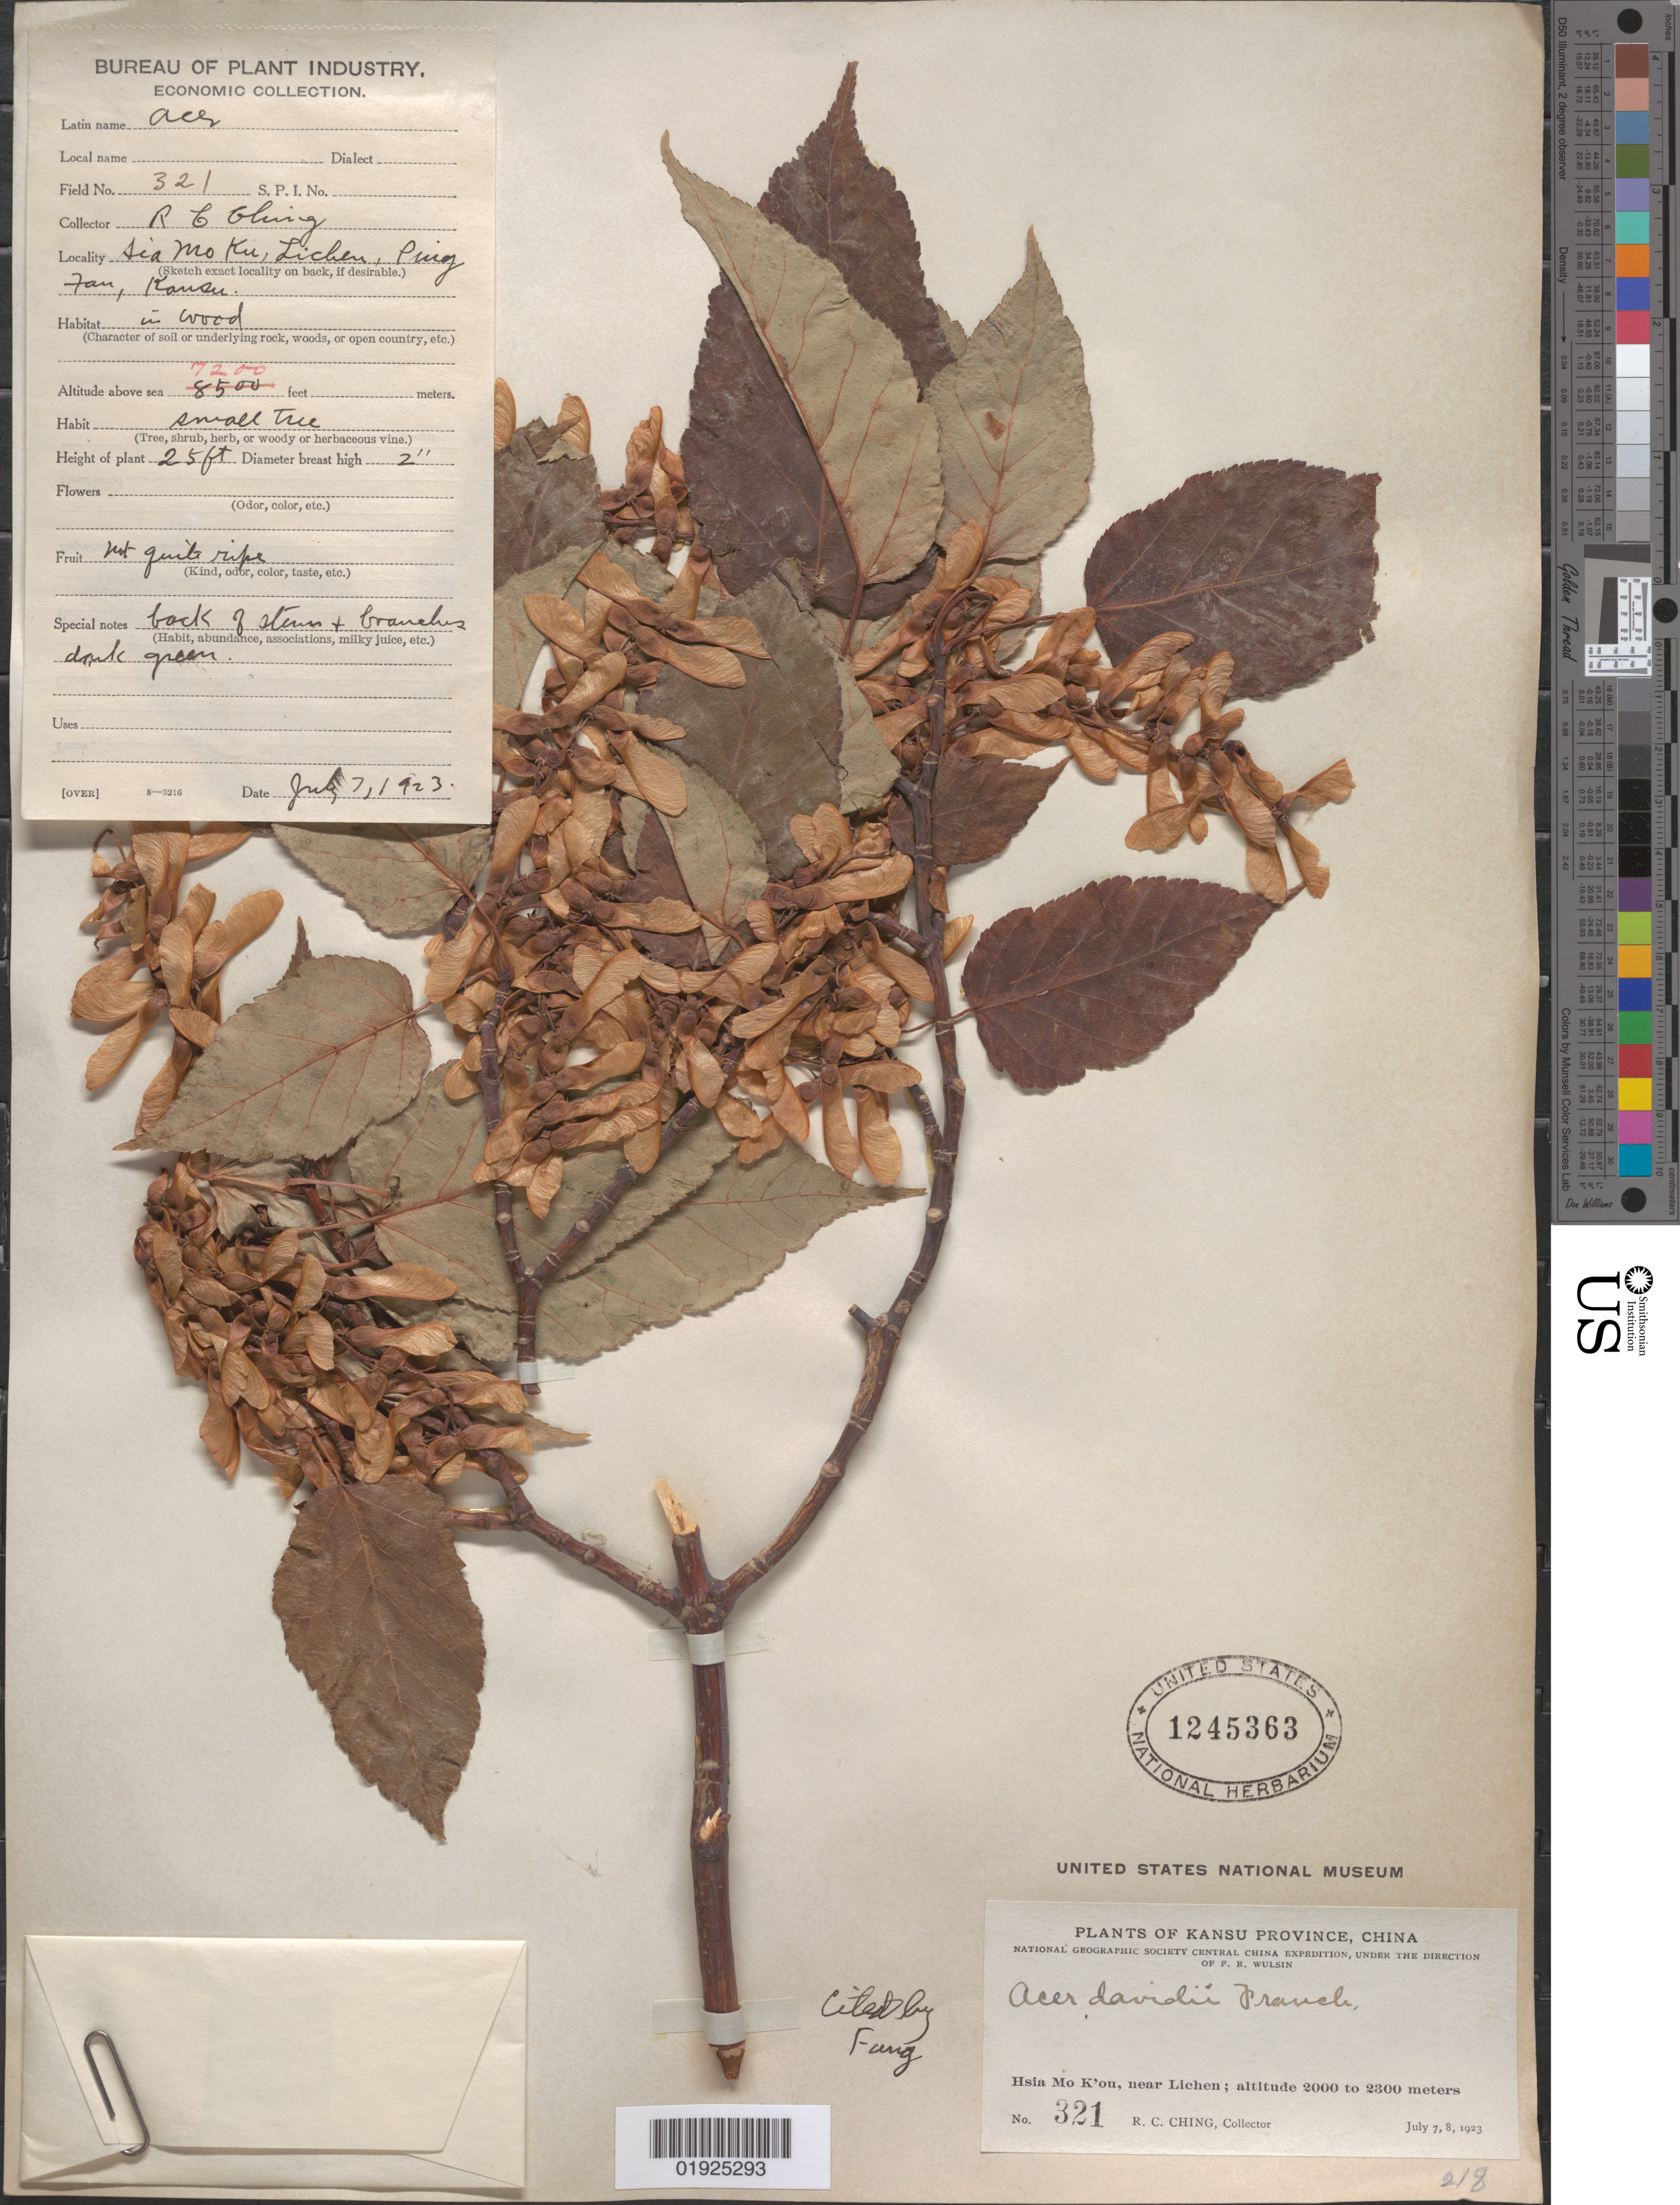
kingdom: Plantae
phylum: Tracheophyta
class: Magnoliopsida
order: Sapindales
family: Sapindaceae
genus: Acer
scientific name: Acer sikkimense subsp. davidii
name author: (Franch.) Wesm.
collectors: R. C. Ching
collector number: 321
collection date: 1923-07-07/1923-07-08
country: China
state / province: Gansu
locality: Kansu [Gansu] Province, Hsia Mo K'ou, near Lichen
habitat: In wood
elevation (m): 2195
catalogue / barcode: US 1245363